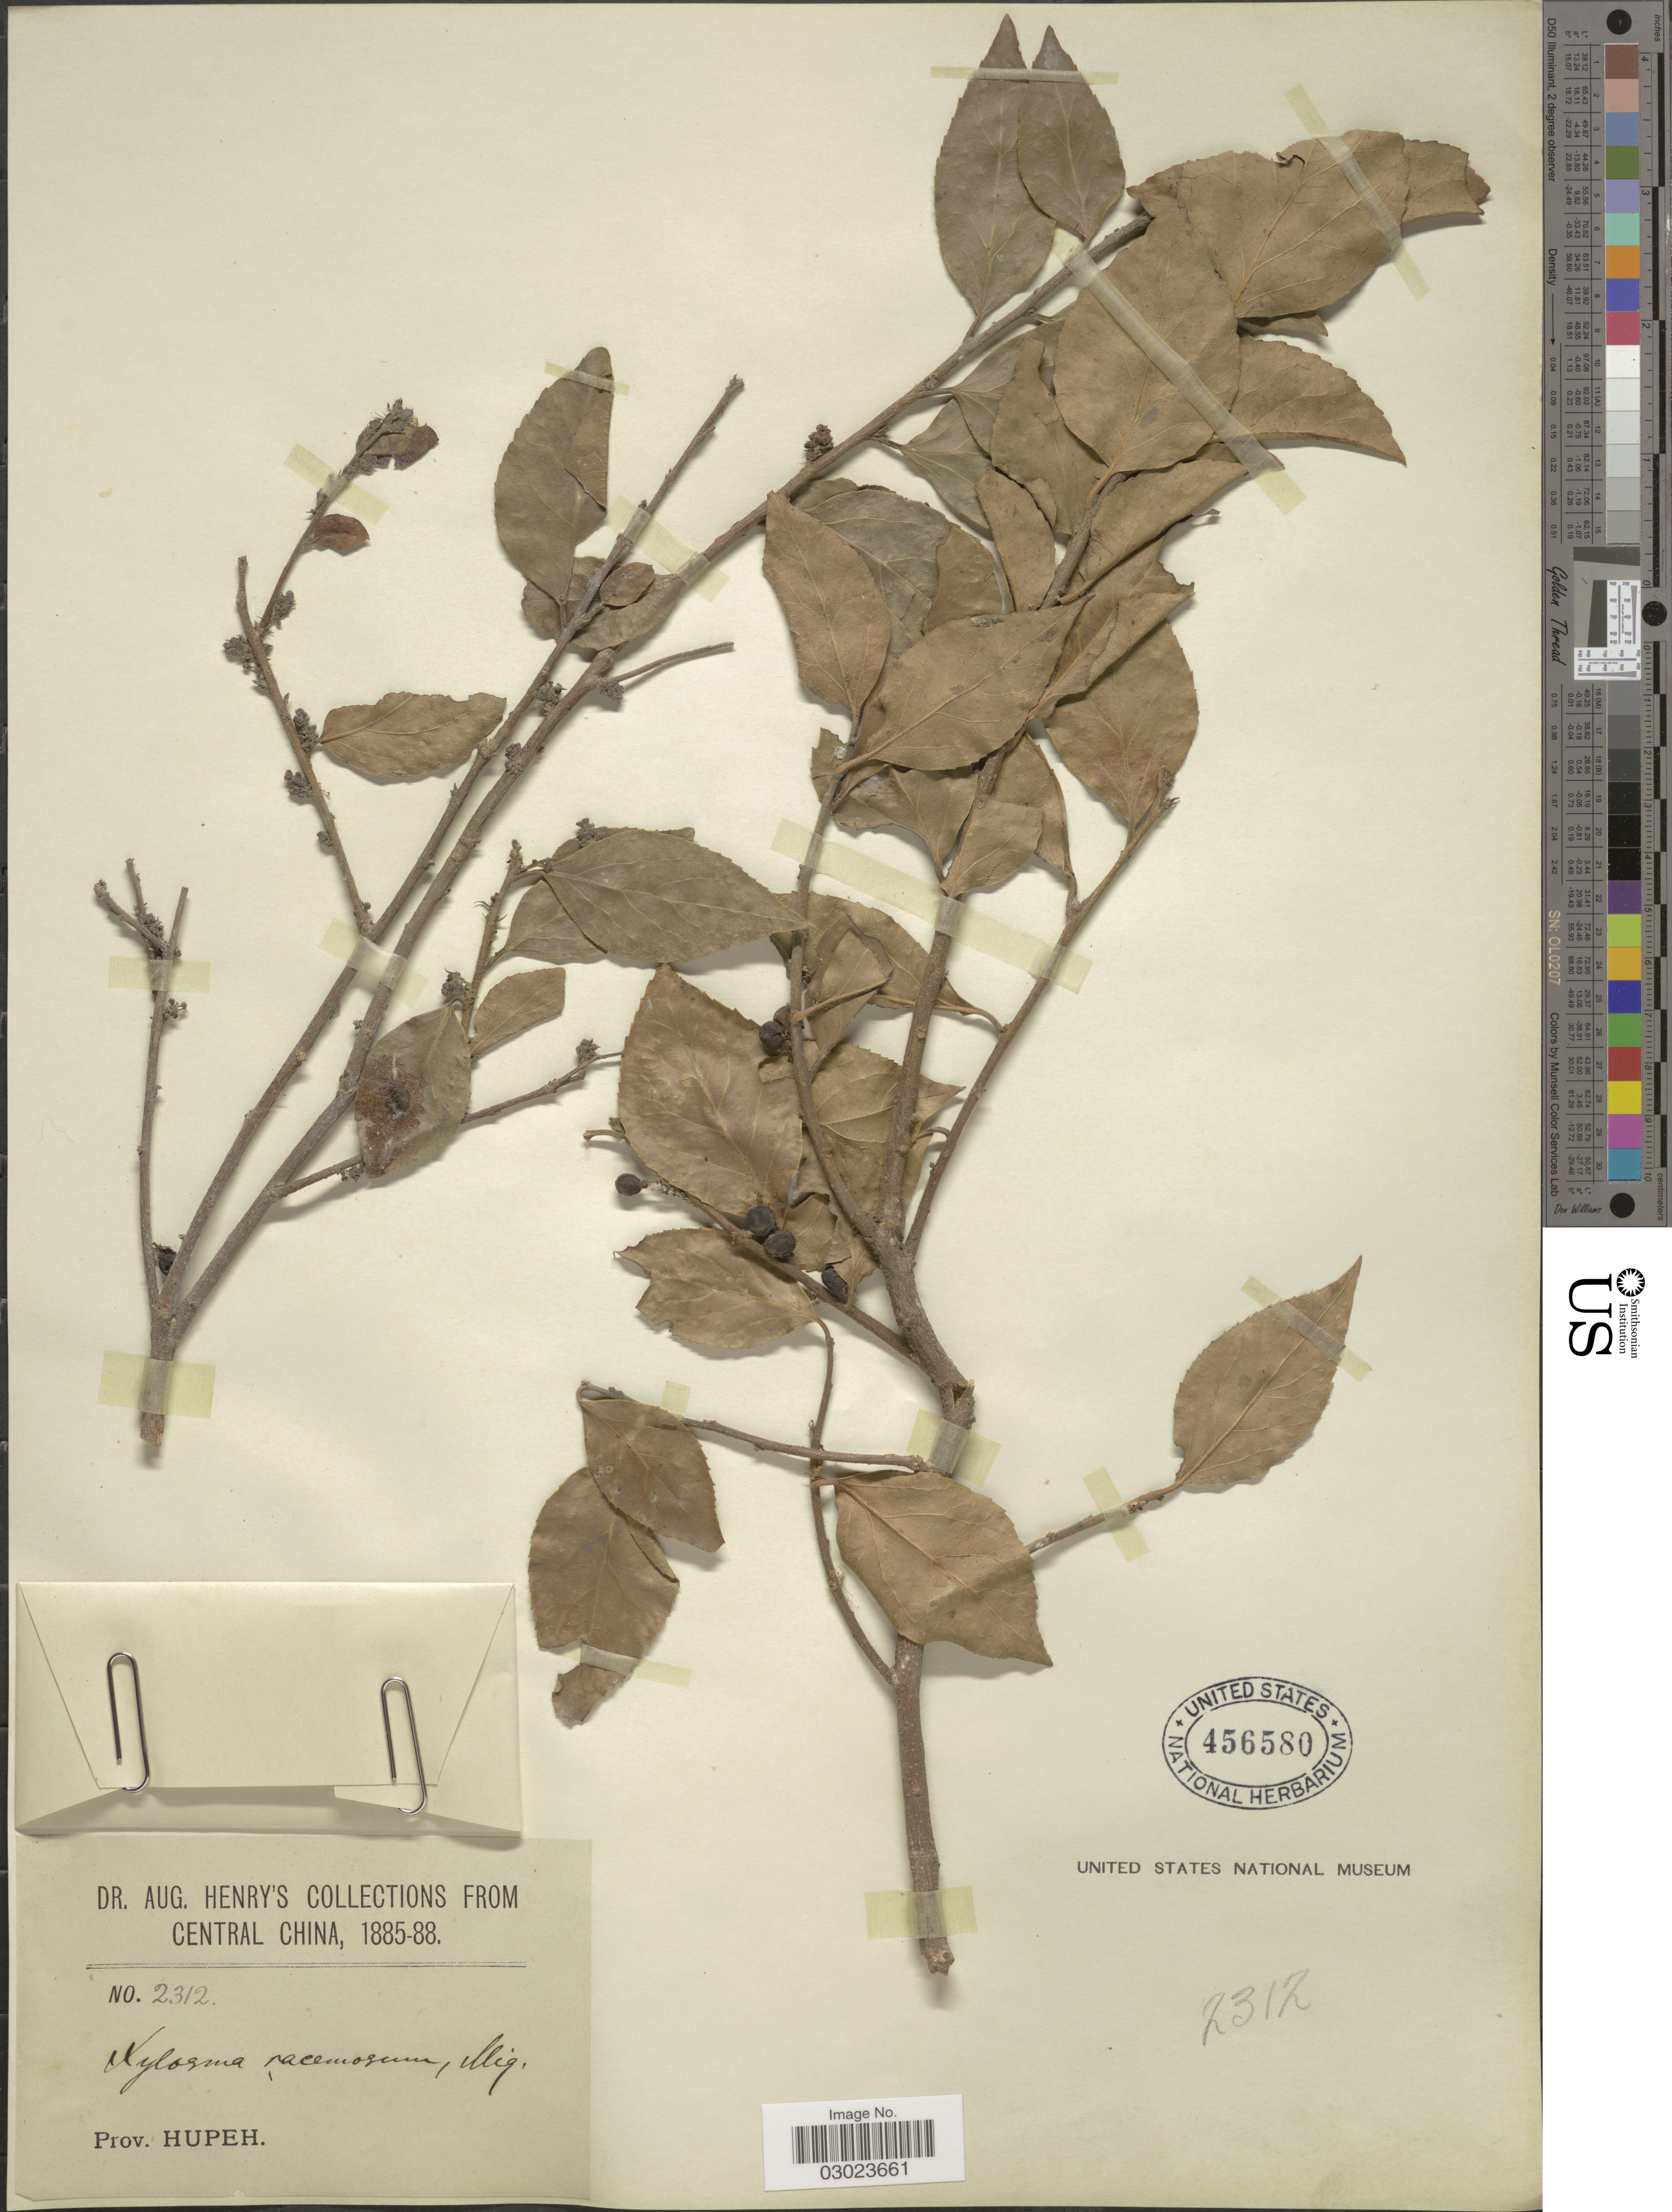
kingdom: Plantae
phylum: Tracheophyta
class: Magnoliopsida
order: Malpighiales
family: Salicaceae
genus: Xylosma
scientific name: Xylosma congesta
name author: (Lour.) Merr.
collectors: A. Henry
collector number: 2312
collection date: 1885/1888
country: China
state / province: Hubei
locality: Central China, Prov. Hupeh.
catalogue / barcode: US 456580